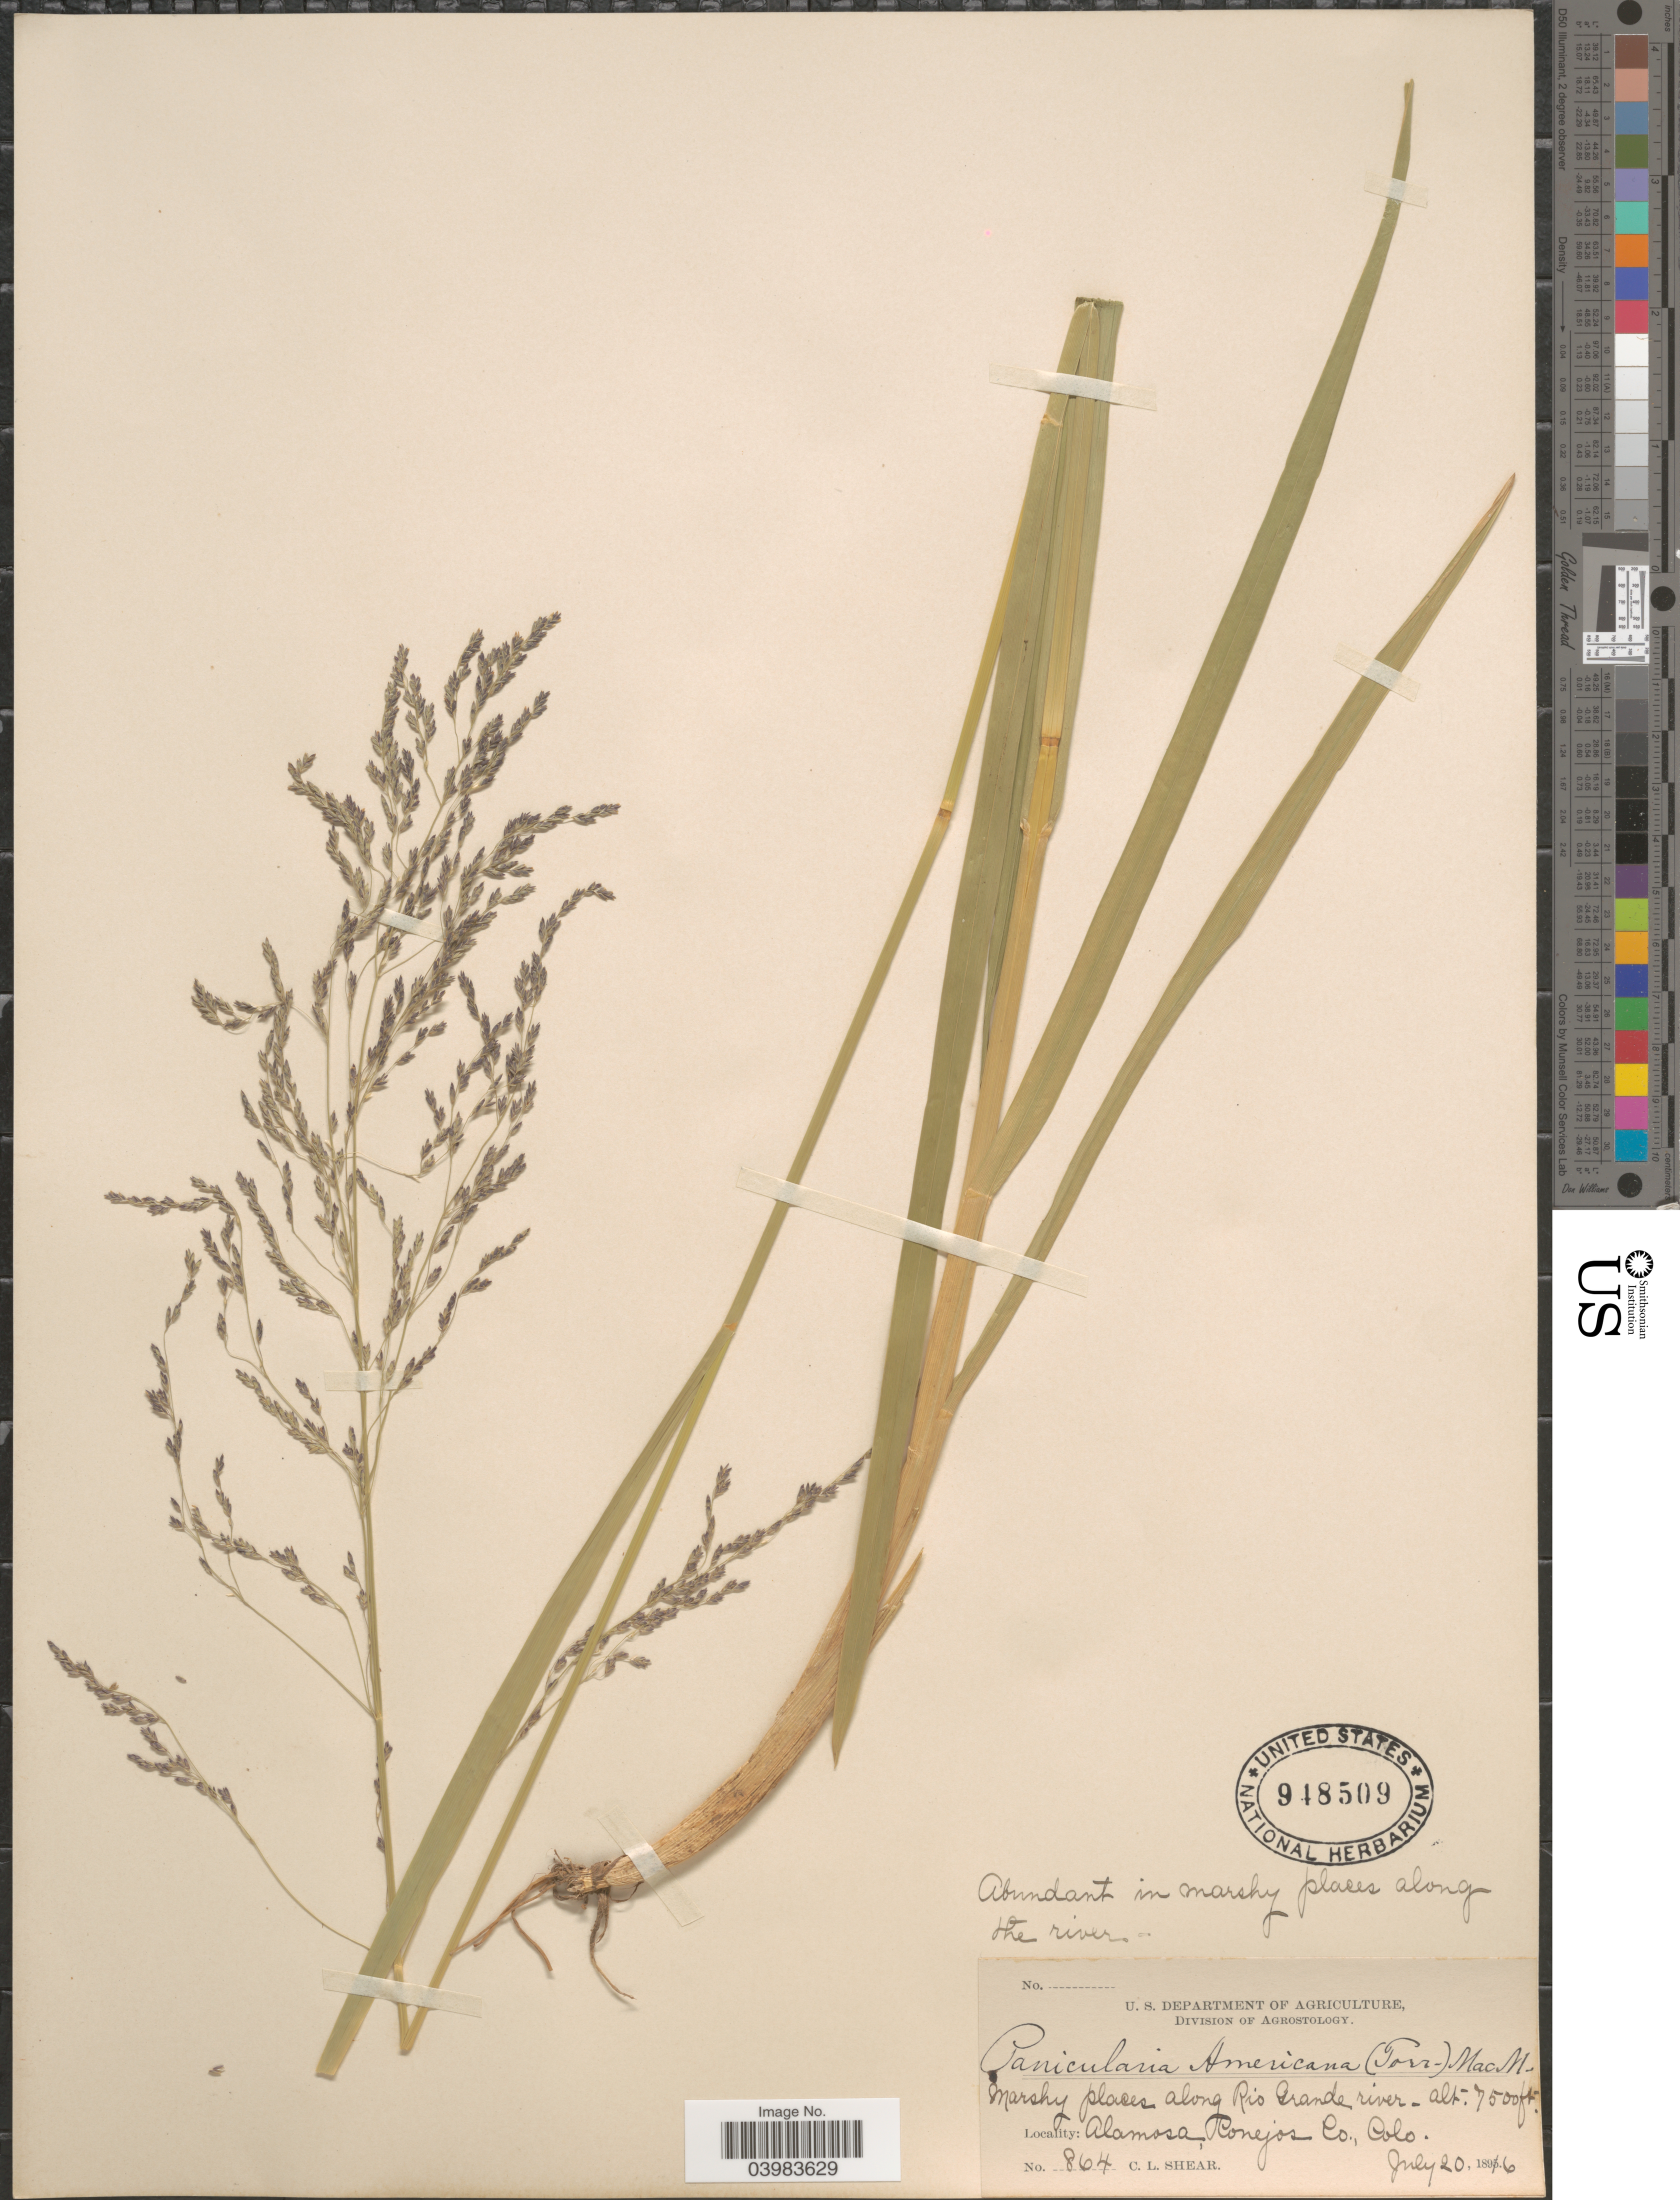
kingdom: Plantae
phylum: Tracheophyta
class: Liliopsida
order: Poales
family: Poaceae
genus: Glyceria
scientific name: Glyceria grandis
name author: S. Watson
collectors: C. L. Shear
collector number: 864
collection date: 1896-07-20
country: United States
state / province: Colorado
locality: Marshy places along Rio Grande river. Alamosa Conejos Co. In marshy places along the river.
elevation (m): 2286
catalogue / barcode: US 948509